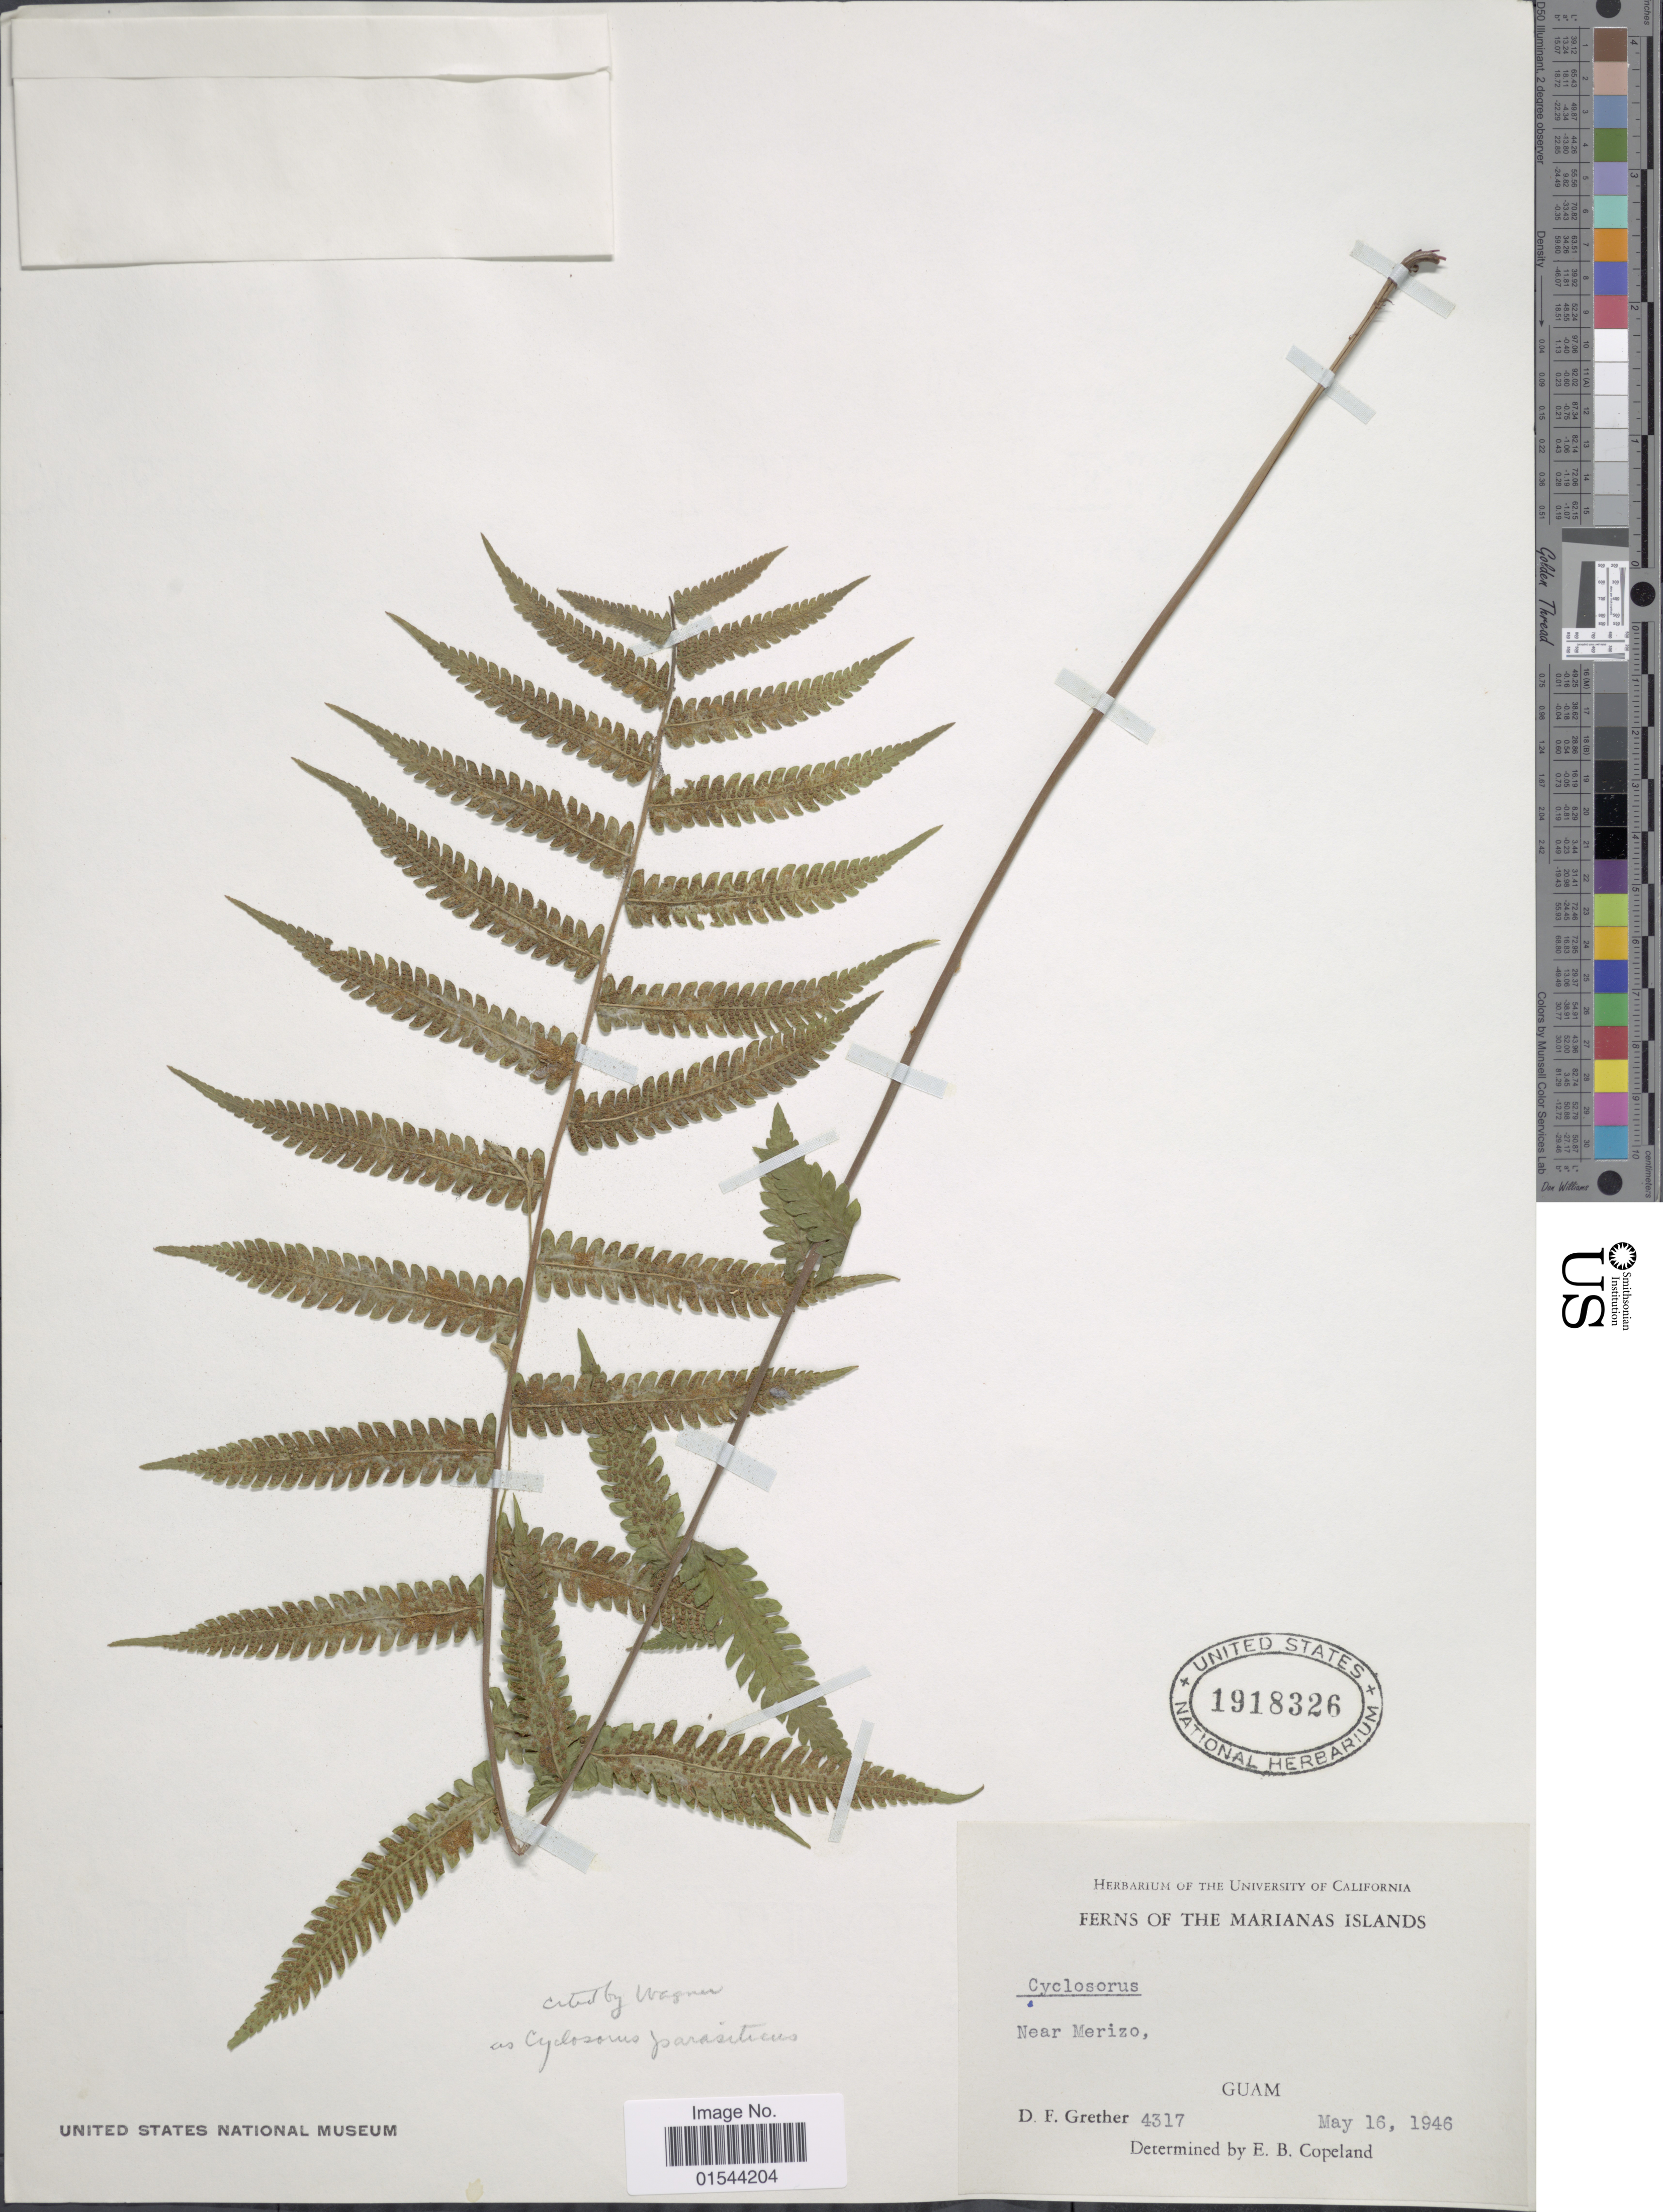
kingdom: Plantae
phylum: Tracheophyta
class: Polypodiopsida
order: Polypodiales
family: Thelypteridaceae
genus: Christella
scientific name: Christella parasitica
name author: (L.) H. Lév.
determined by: Wagner, W. L., (BOT), Smithsonian Institution - National Museum of Natural History (UNITED STATES)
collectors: D. F. Grether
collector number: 4317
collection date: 1946-05-16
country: Guam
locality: The Mariana Islands, Near Merizo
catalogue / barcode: US 1918326